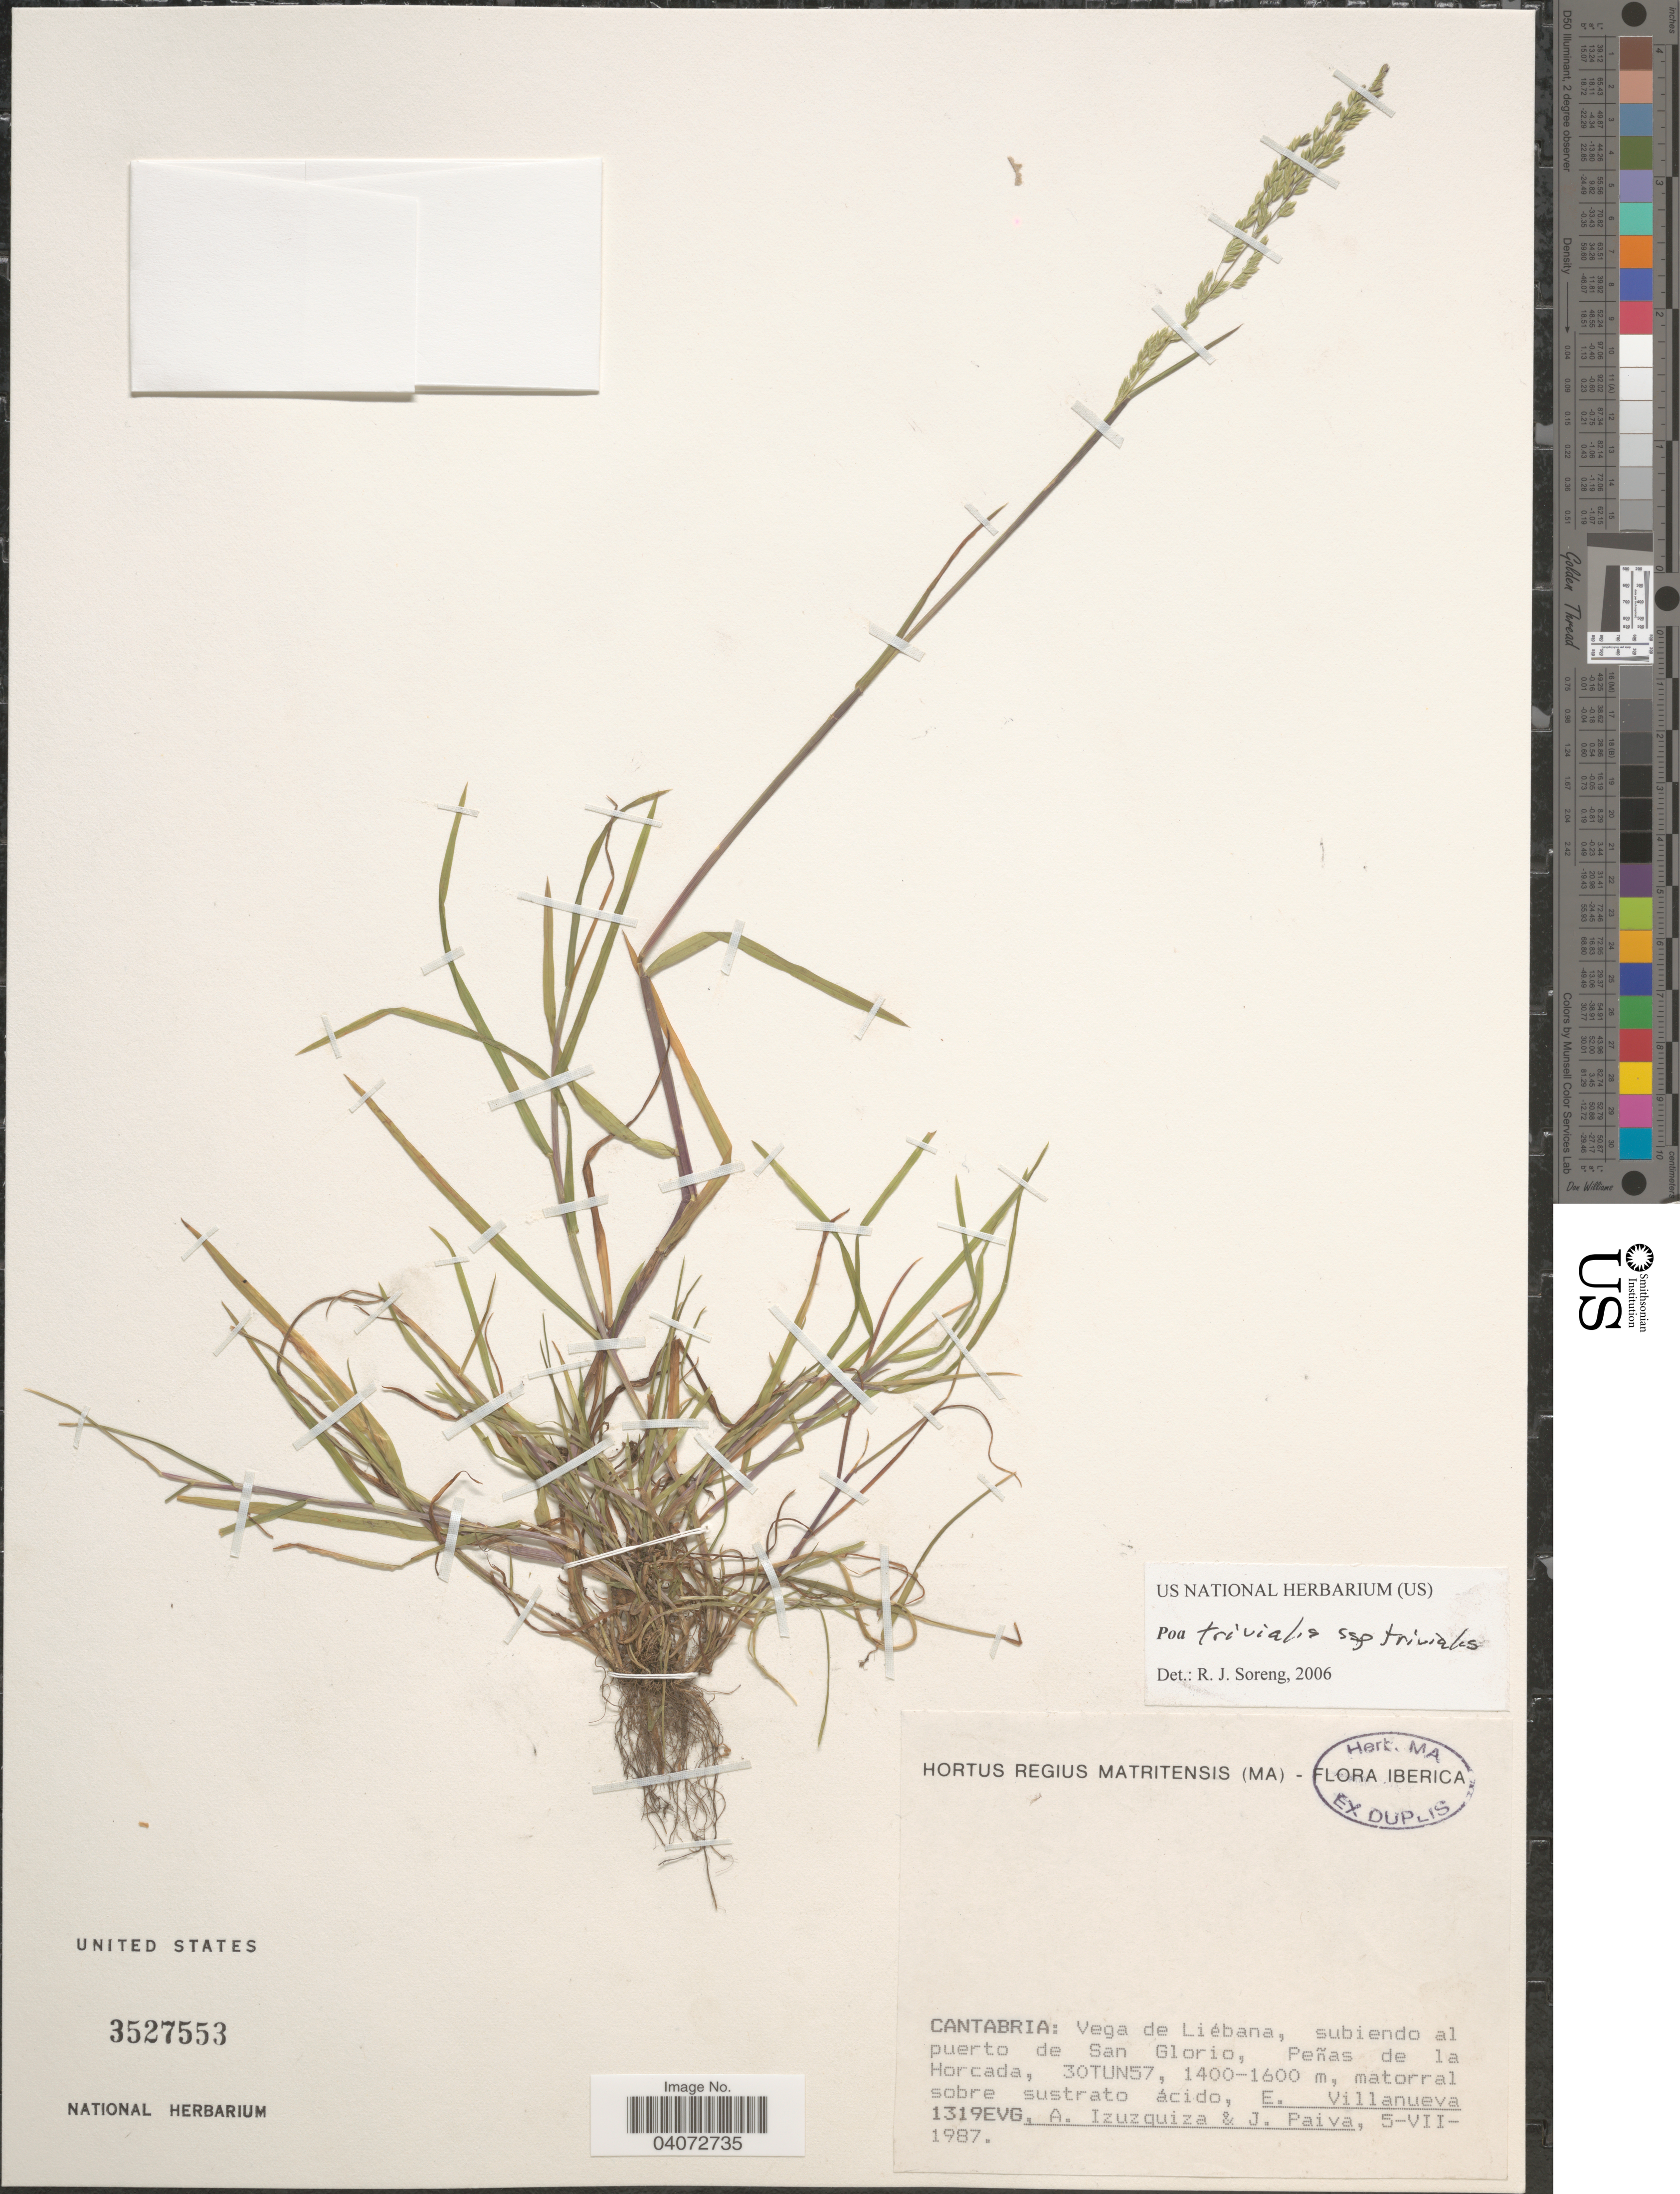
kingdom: Plantae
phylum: Tracheophyta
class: Liliopsida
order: Poales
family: Poaceae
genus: Poa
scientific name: Poa trivialis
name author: L.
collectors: E. Villanueva, A. Izuzquiza & J. Paiva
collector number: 1319EVG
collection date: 1987-07-05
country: Spain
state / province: Cantabria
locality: Vega de Liébana, subiendo al puerto de San Glorio, Peñas de la Horcada, 30TUN57.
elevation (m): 1400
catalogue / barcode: US 3527553